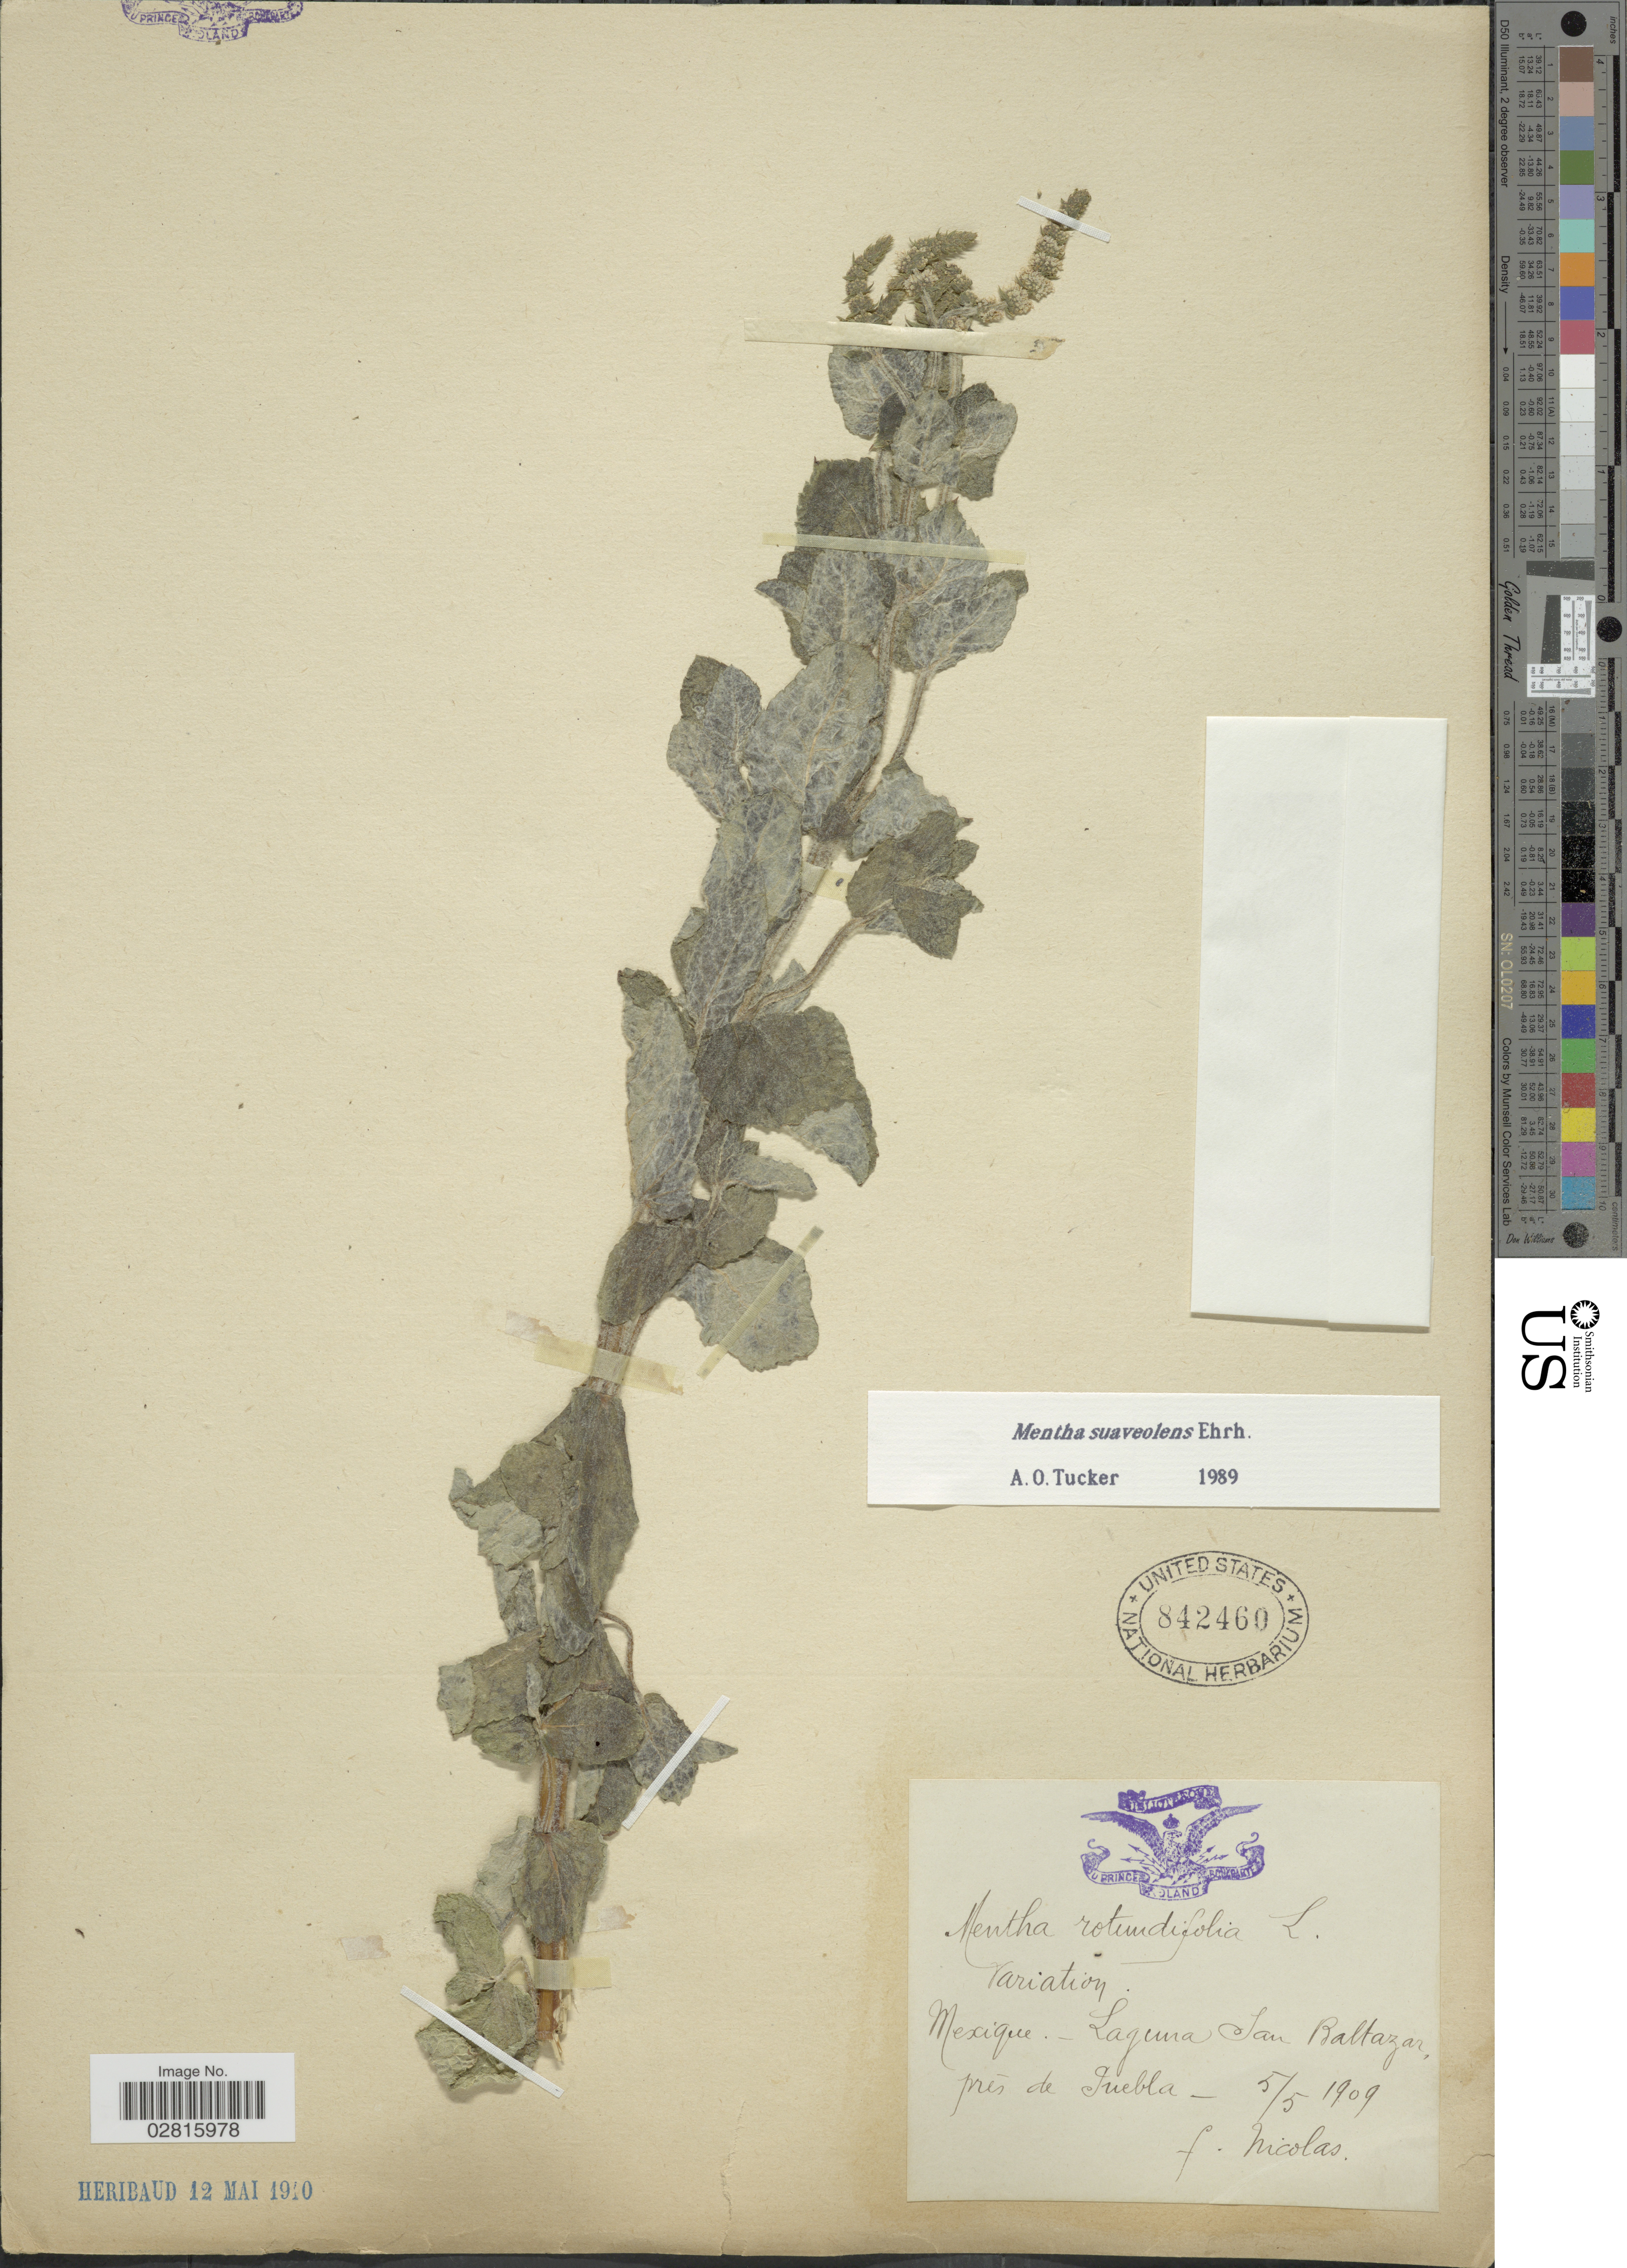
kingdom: Plantae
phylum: Tracheophyta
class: Magnoliopsida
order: Lamiales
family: Lamiaceae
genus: Mentha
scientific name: Mentha suaveolens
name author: Ehrh.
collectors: F. Nicolas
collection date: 1909-05-05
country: Mexico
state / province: Puebla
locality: Mexique - Laguna San Baltazar, près de Puebla.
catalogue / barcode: US 842460